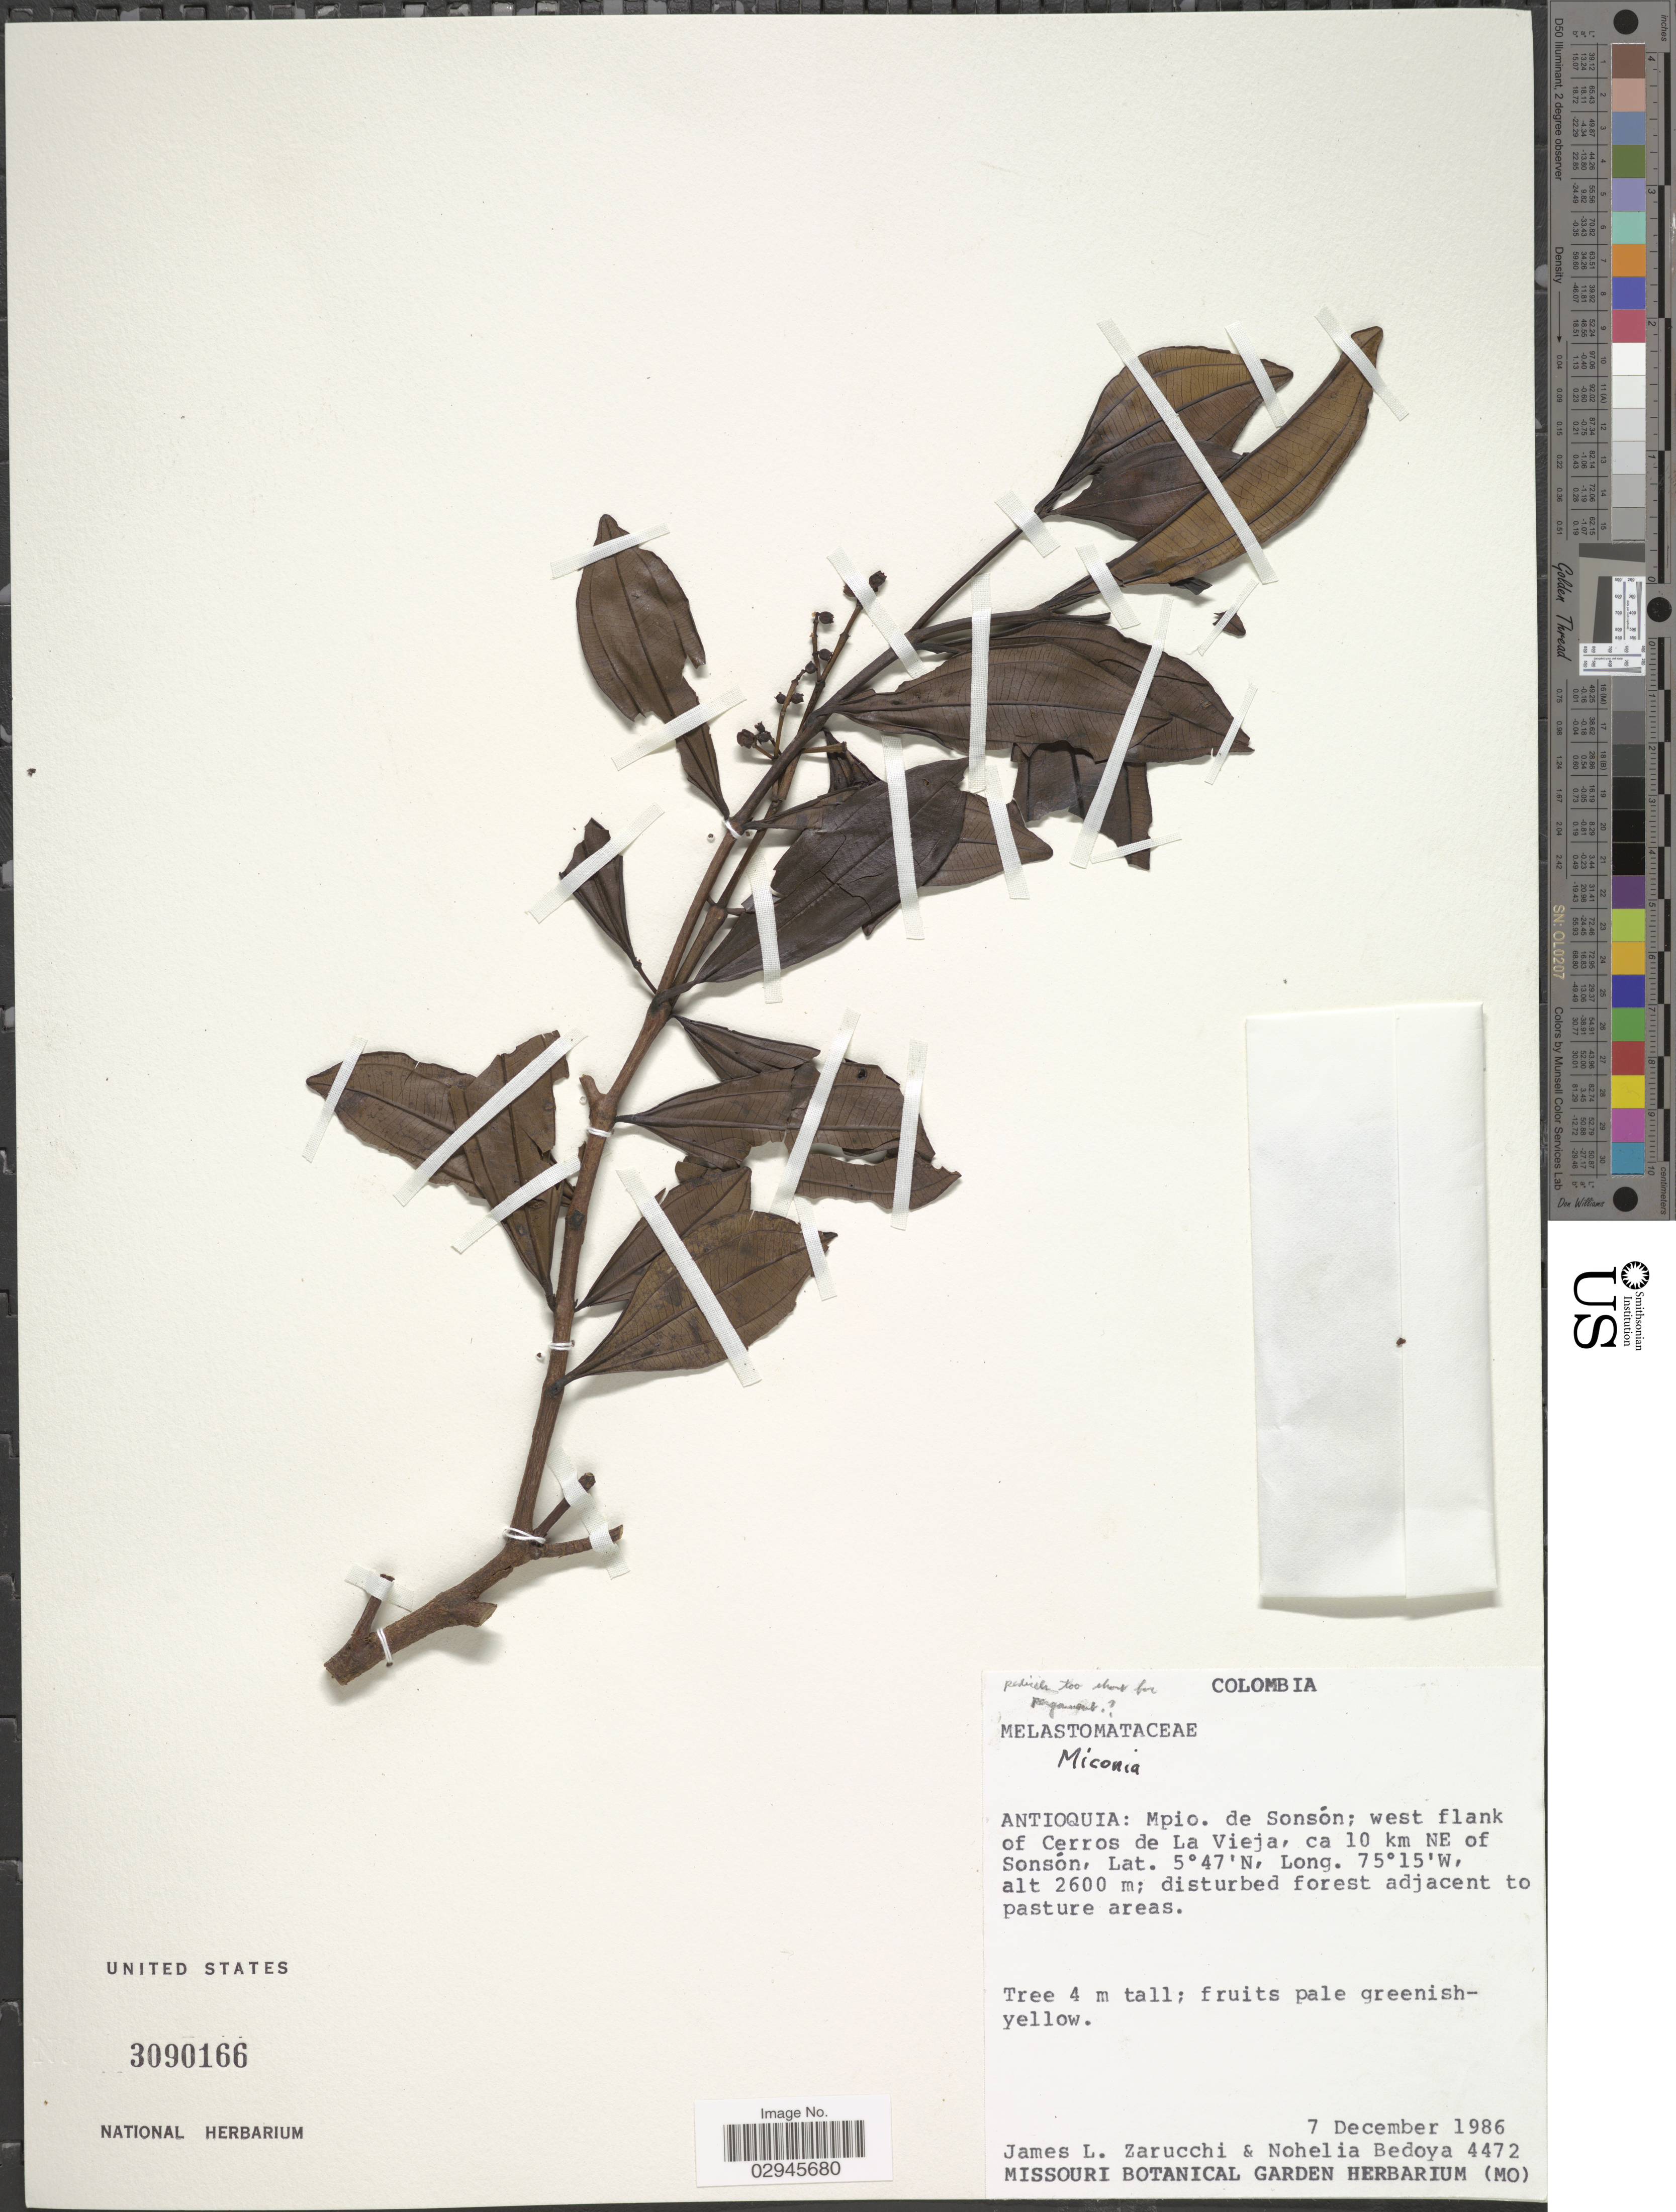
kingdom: Plantae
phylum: Tracheophyta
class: Magnoliopsida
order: Myrtales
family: Melastomataceae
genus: Miconia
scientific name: Miconia sp.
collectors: J. L. Zarucchi & N. Bedoya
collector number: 4472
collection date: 1986-12-07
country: Colombia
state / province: Antioquia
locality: Mpio. de Sonsón; west flank of Cerros de La Vieja, ca 10 km NE of Sonsón.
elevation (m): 2600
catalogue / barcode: US 3090166